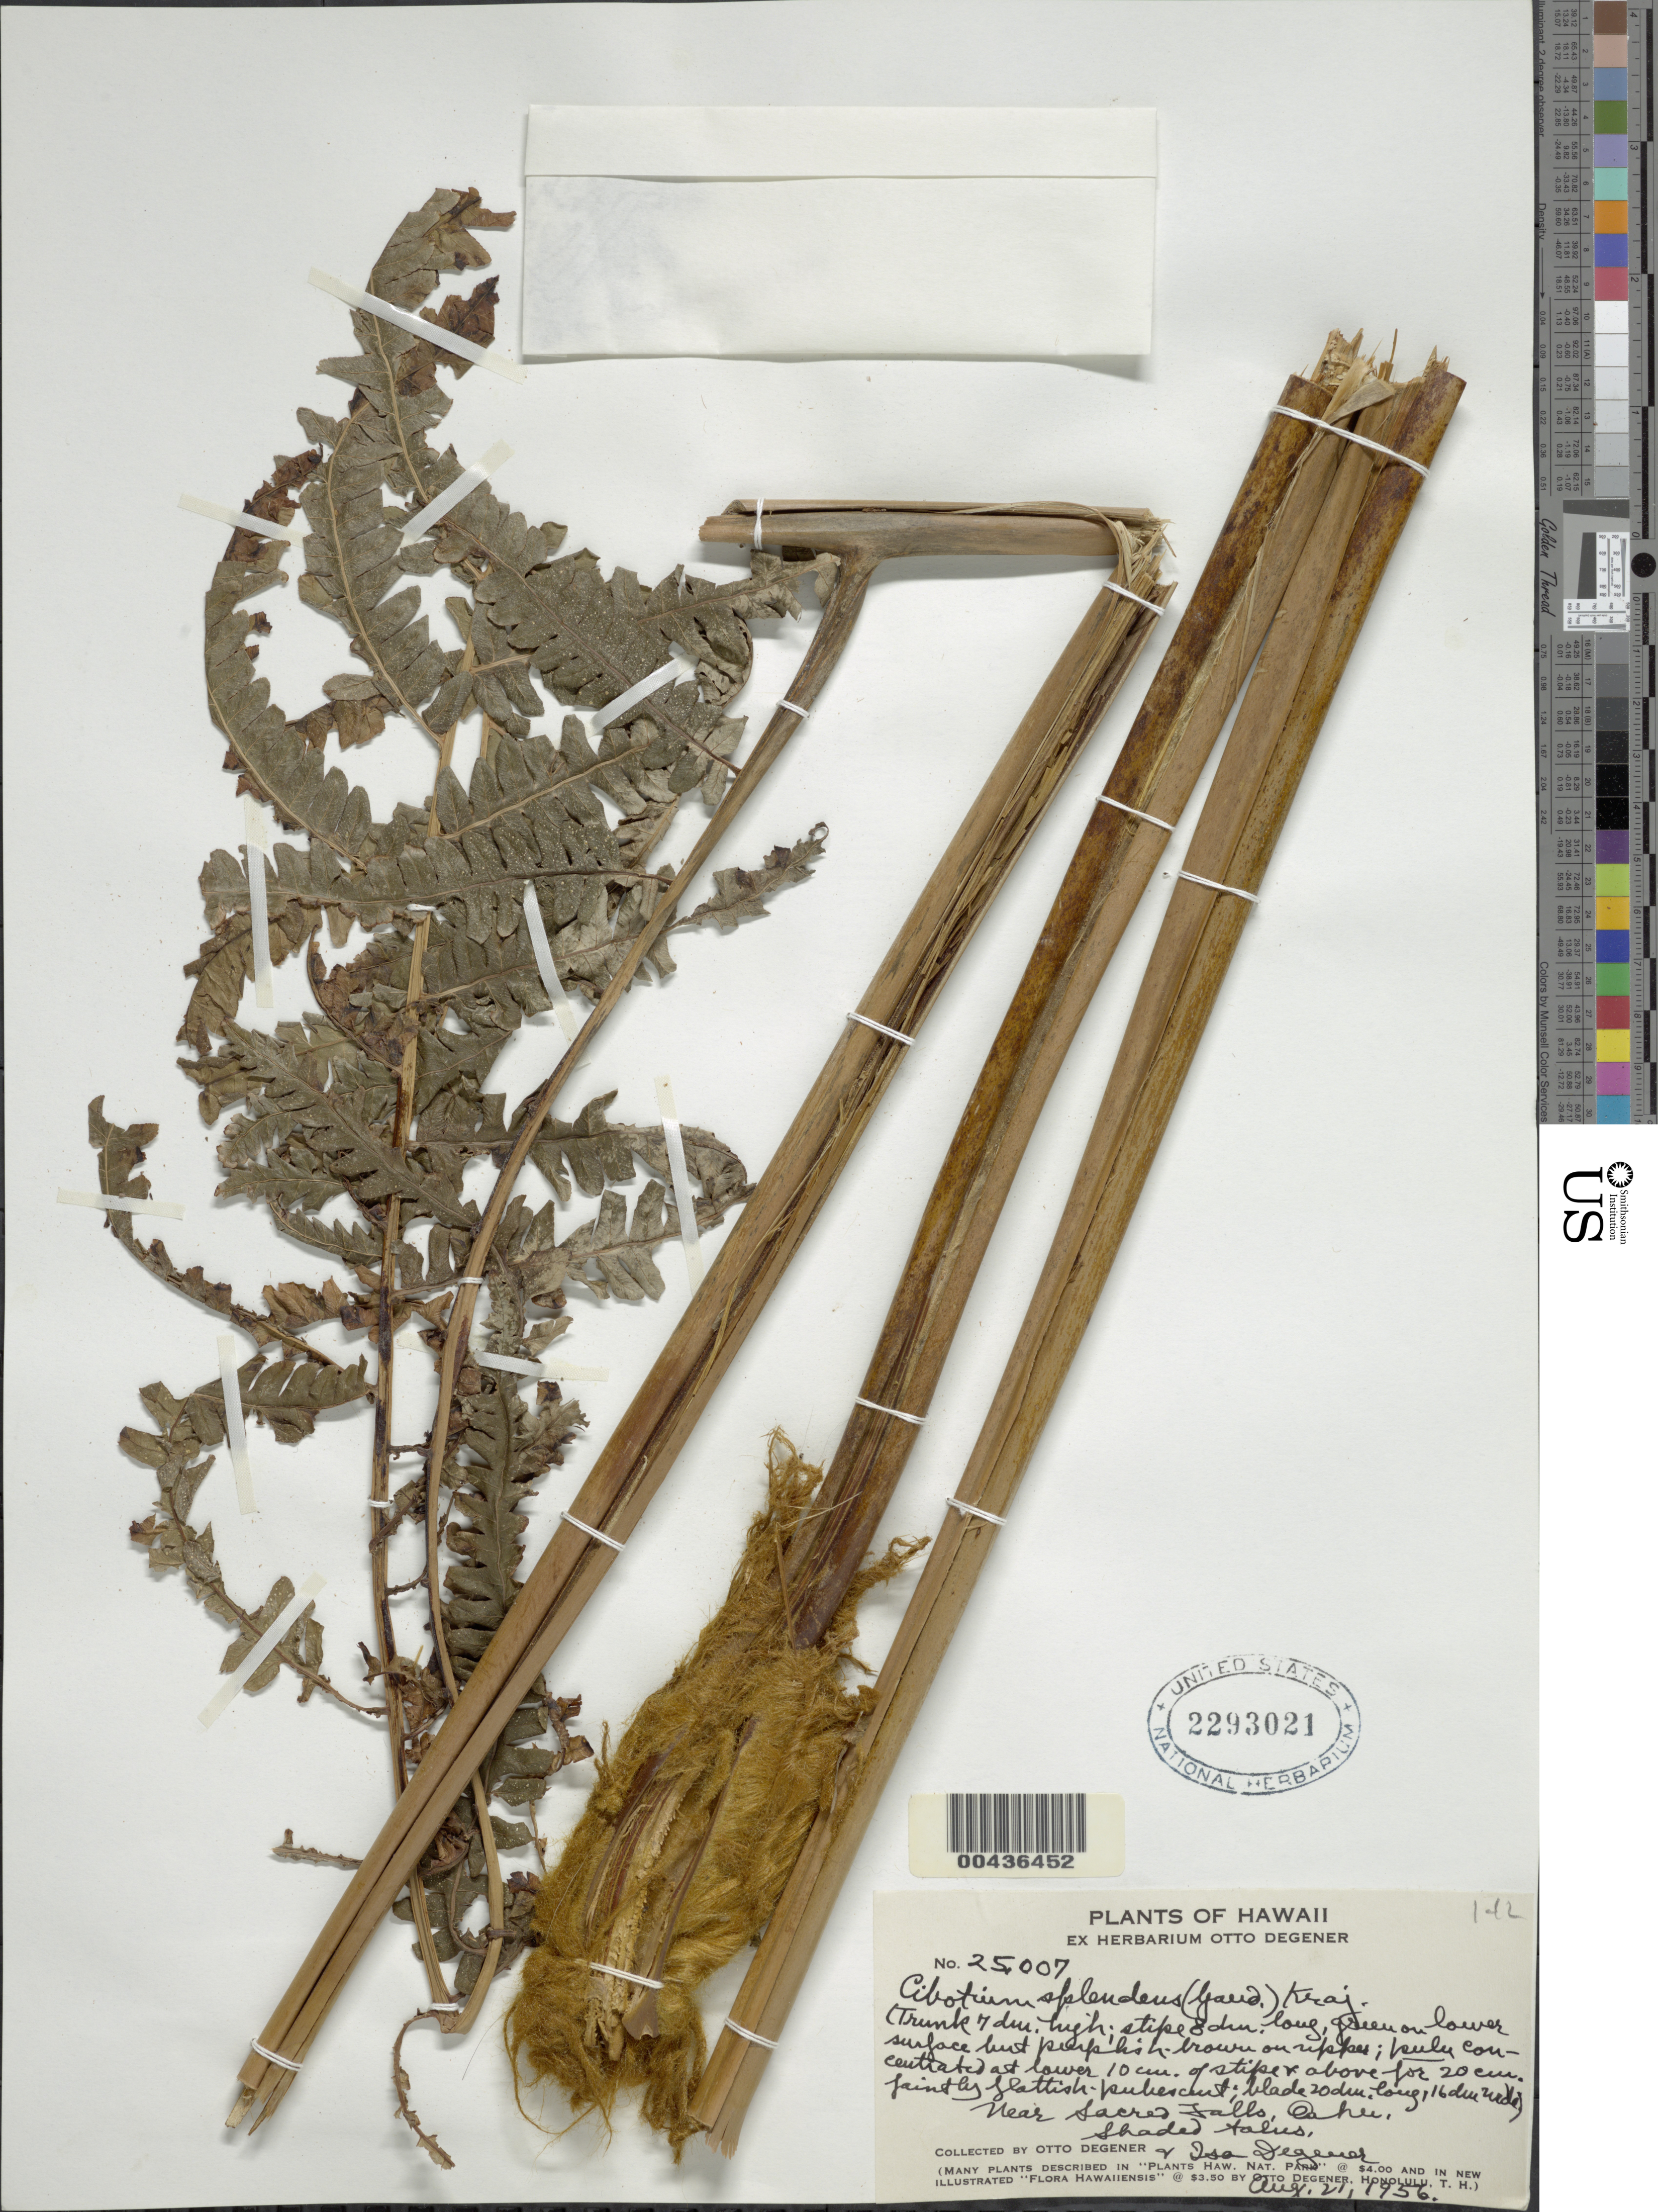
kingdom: Plantae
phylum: Tracheophyta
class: Polypodiopsida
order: Cyatheales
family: Cibotiaceae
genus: Cibotium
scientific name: Cibotium chamissoi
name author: Kaulf.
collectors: O. Degener & I. Degener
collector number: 25007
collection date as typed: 21 Aug 1956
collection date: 1956-08-21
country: United States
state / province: Hawaii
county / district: Honolulu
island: Oahu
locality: Near Sacred Falls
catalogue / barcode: US 2293021